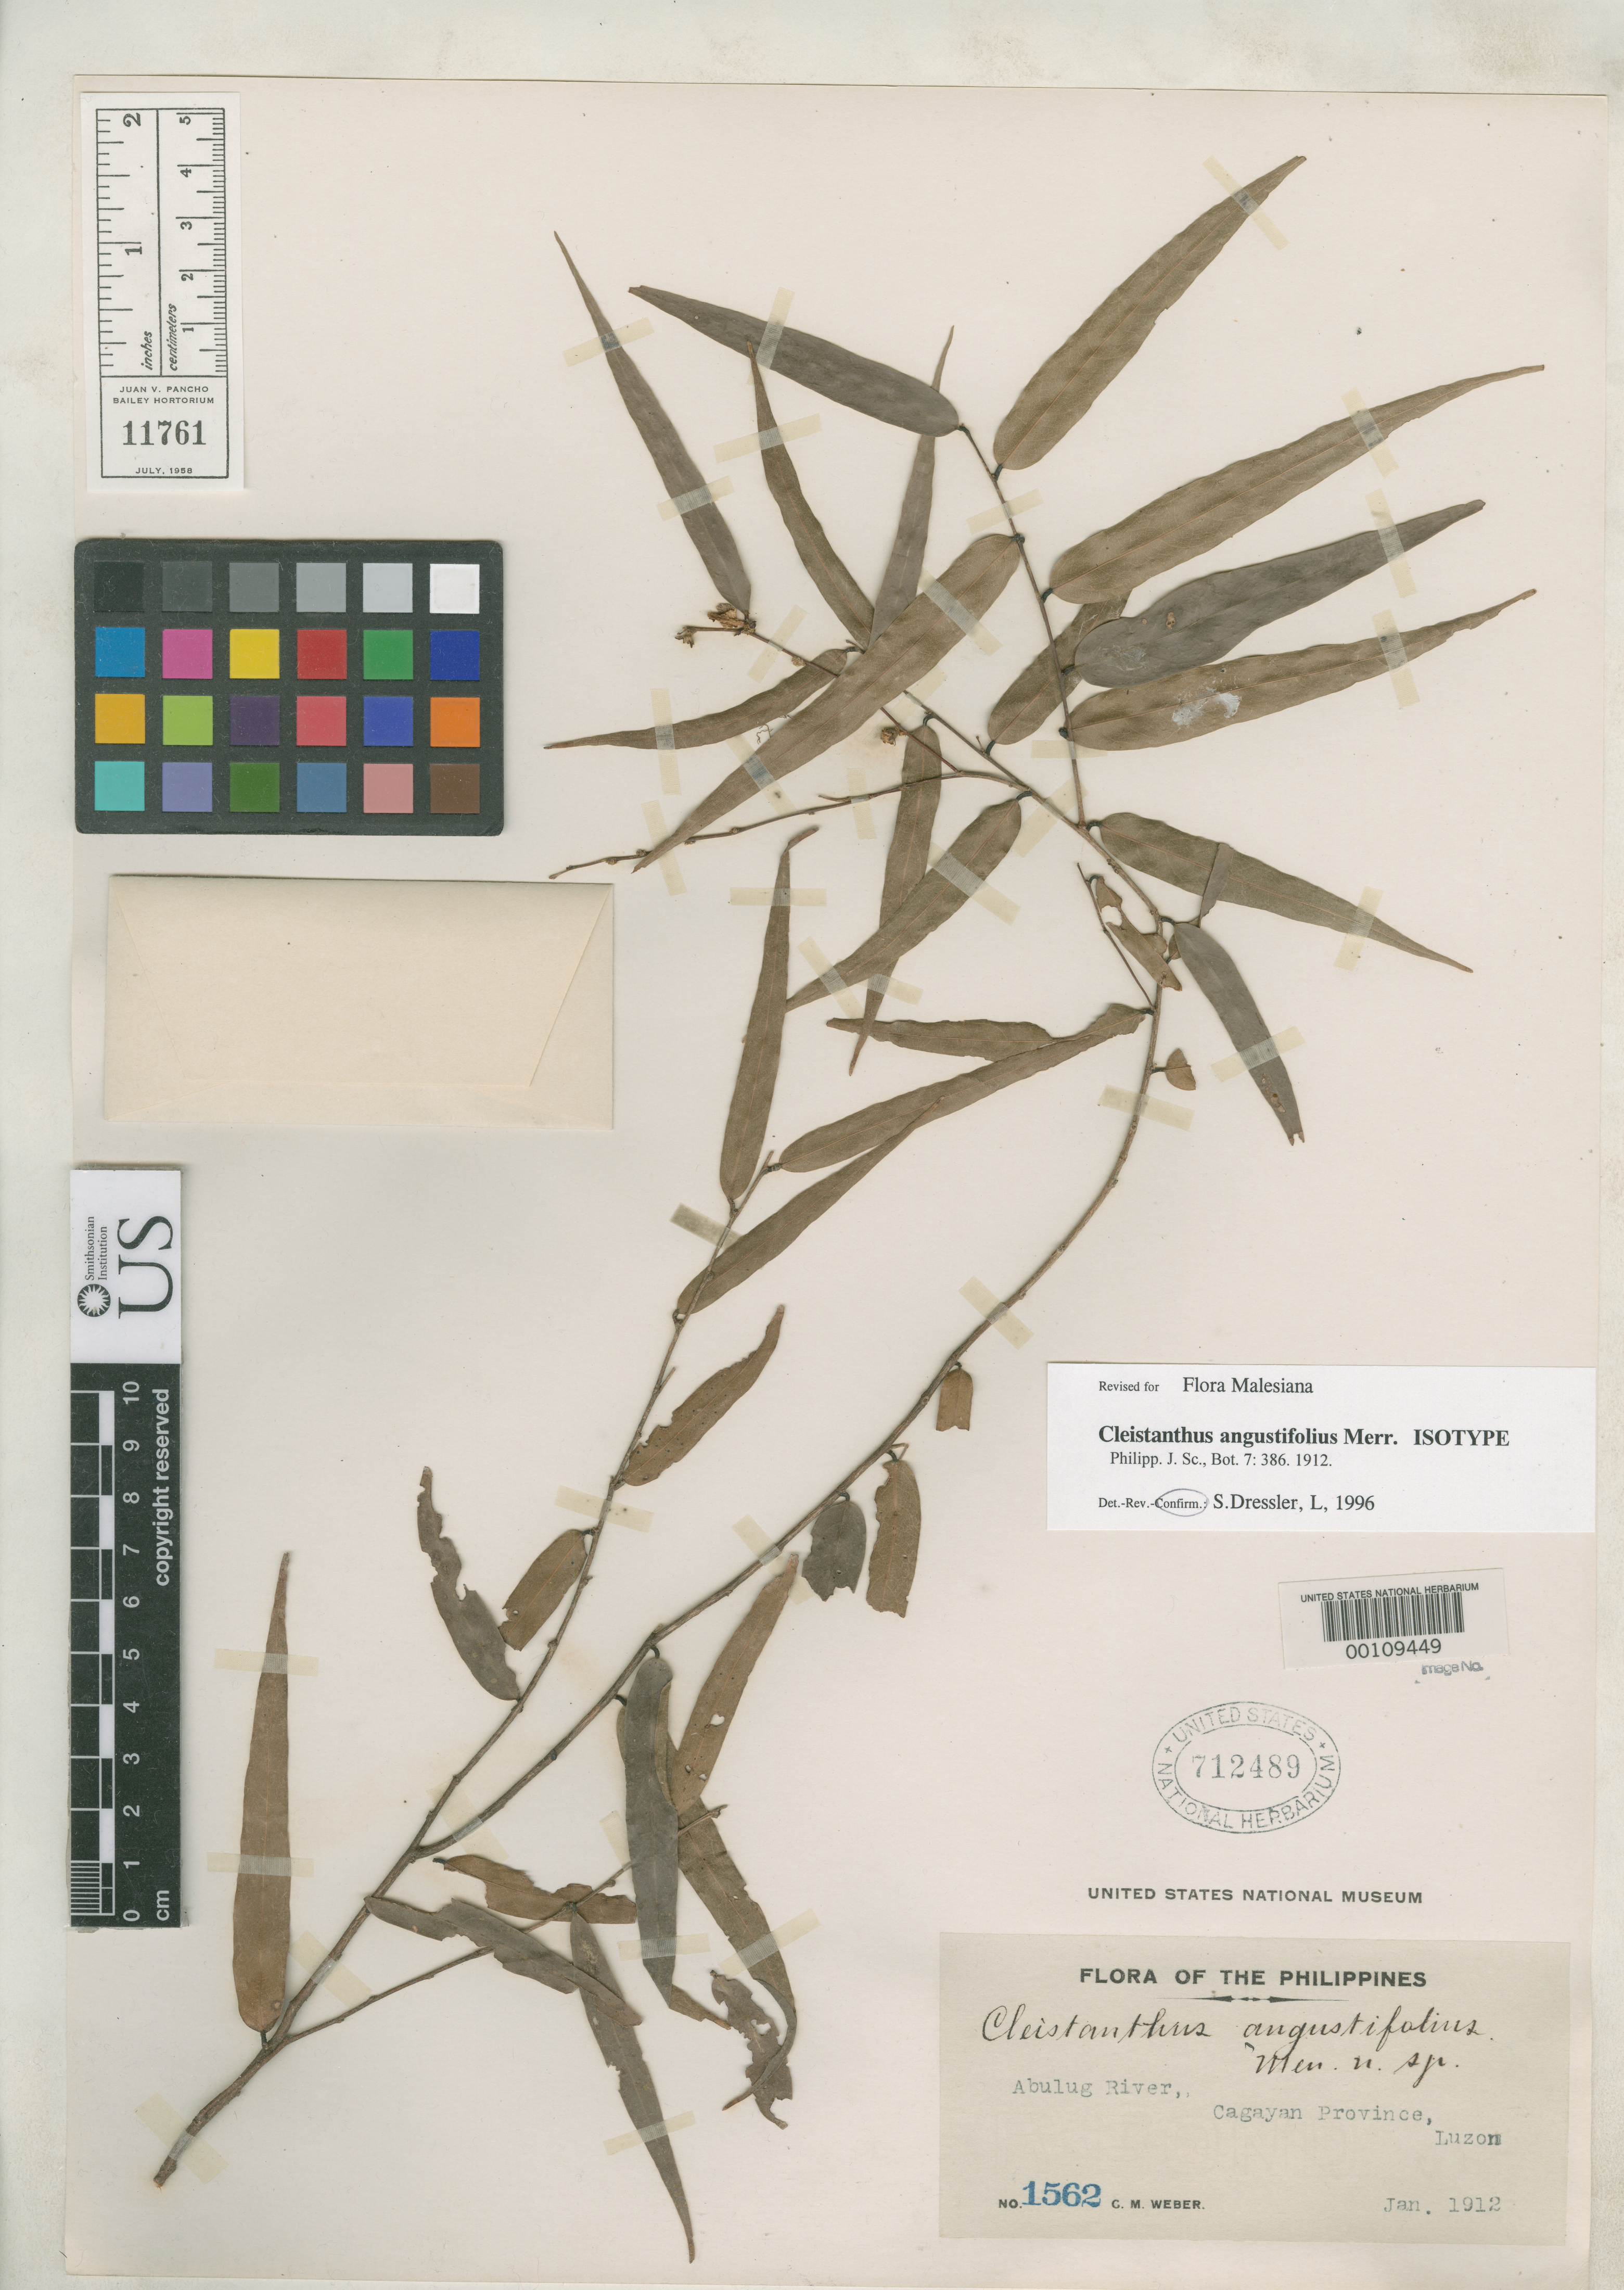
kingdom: Plantae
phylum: Tracheophyta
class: Magnoliopsida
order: Malpighiales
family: Phyllanthaceae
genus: Cleistanthus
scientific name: Cleistanthus angustifolius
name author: Merr.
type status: Isolectotype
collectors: C. M. Weber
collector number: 1562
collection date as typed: Jan 1912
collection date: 1912-01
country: Philippines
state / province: Cagayan Valley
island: Luzon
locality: Abulug River. Cagayan.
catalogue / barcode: US 712489